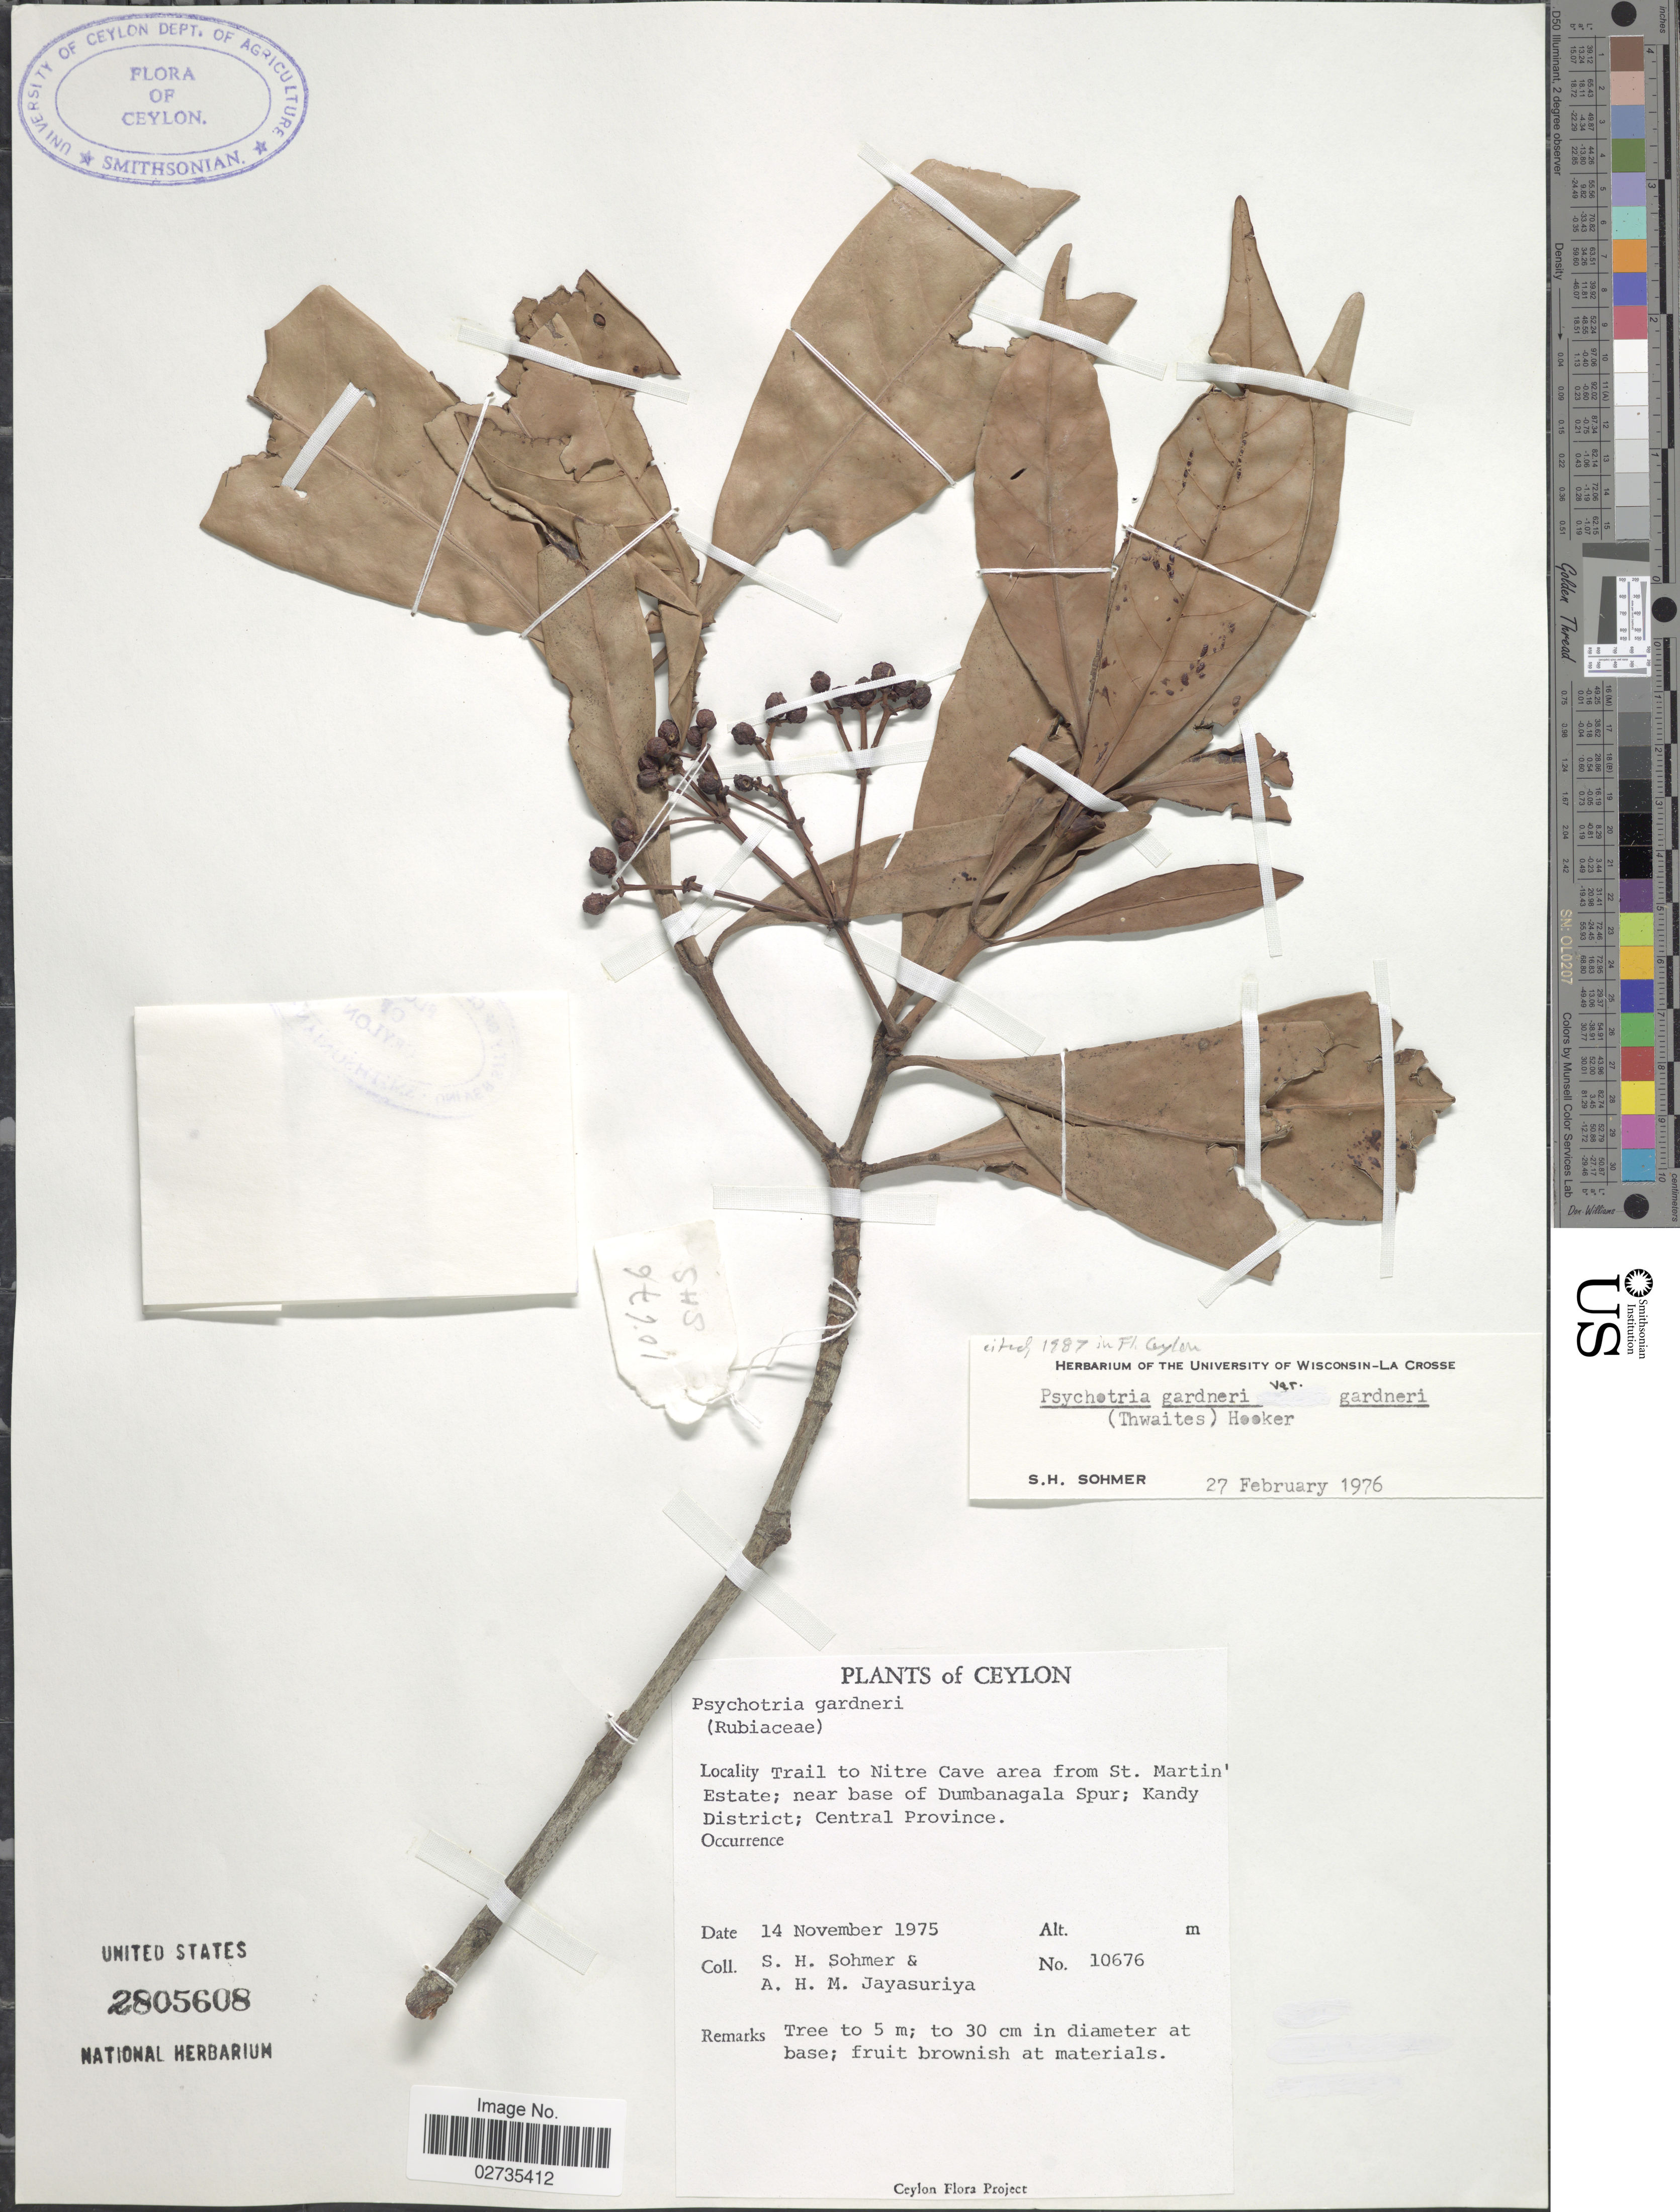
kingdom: Plantae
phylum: Tracheophyta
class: Magnoliopsida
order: Gentianales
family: Rubiaceae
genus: Psychotria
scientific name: Psychotria gardneri var. gardneri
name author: Hook. f.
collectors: S. H. Sohmer & A. H. Jayasuriya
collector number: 10676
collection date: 1975-11-14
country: Sri Lanka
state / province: Central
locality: Ceylon. Trail to Nitre Cave area from St. Martin's Estate; near base of Dumbanagala Spur; Kandy District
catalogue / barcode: US 2805608